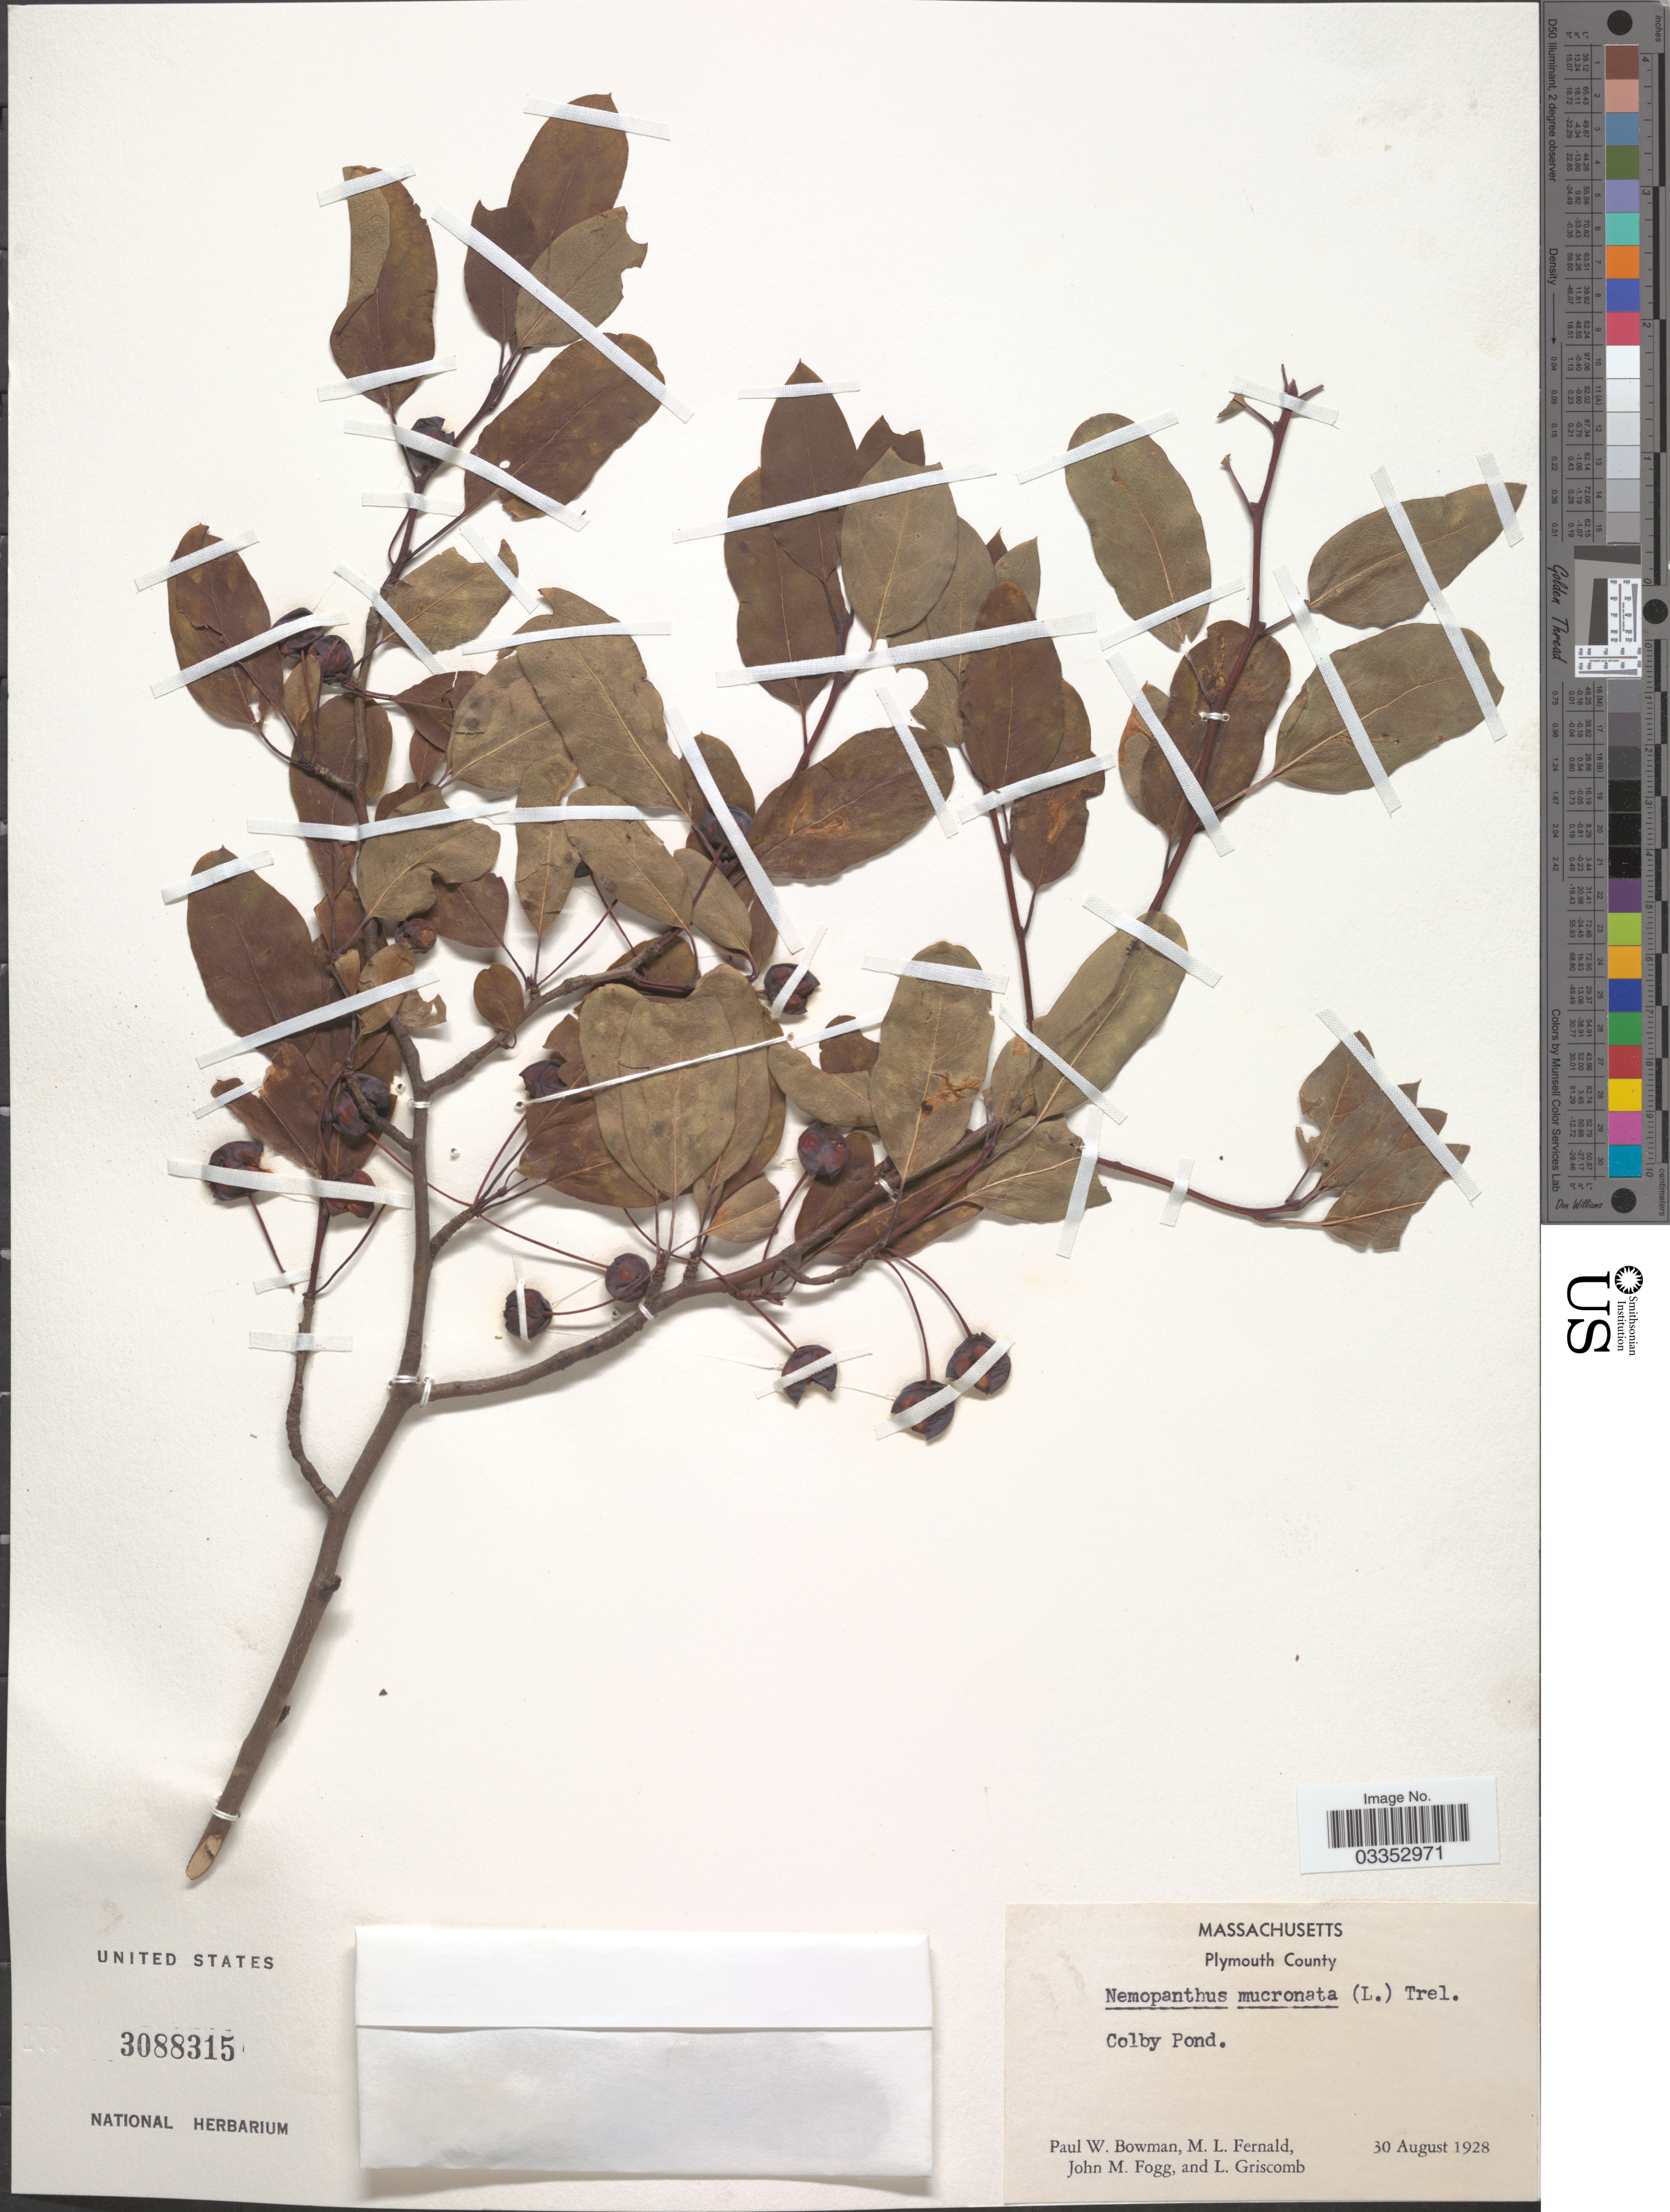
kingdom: Plantae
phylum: Tracheophyta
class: Magnoliopsida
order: Aquifoliales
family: Aquifoliaceae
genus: Nemopanthus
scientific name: Nemopanthus mucronatus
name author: (L.) Trel.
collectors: P. Bowman, M. L. Fernald, J. Fogg & L. Griscomb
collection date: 1928-08-30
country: United States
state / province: Massachusetts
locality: Plymouth County, Colby Pond.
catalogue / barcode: US 3088315